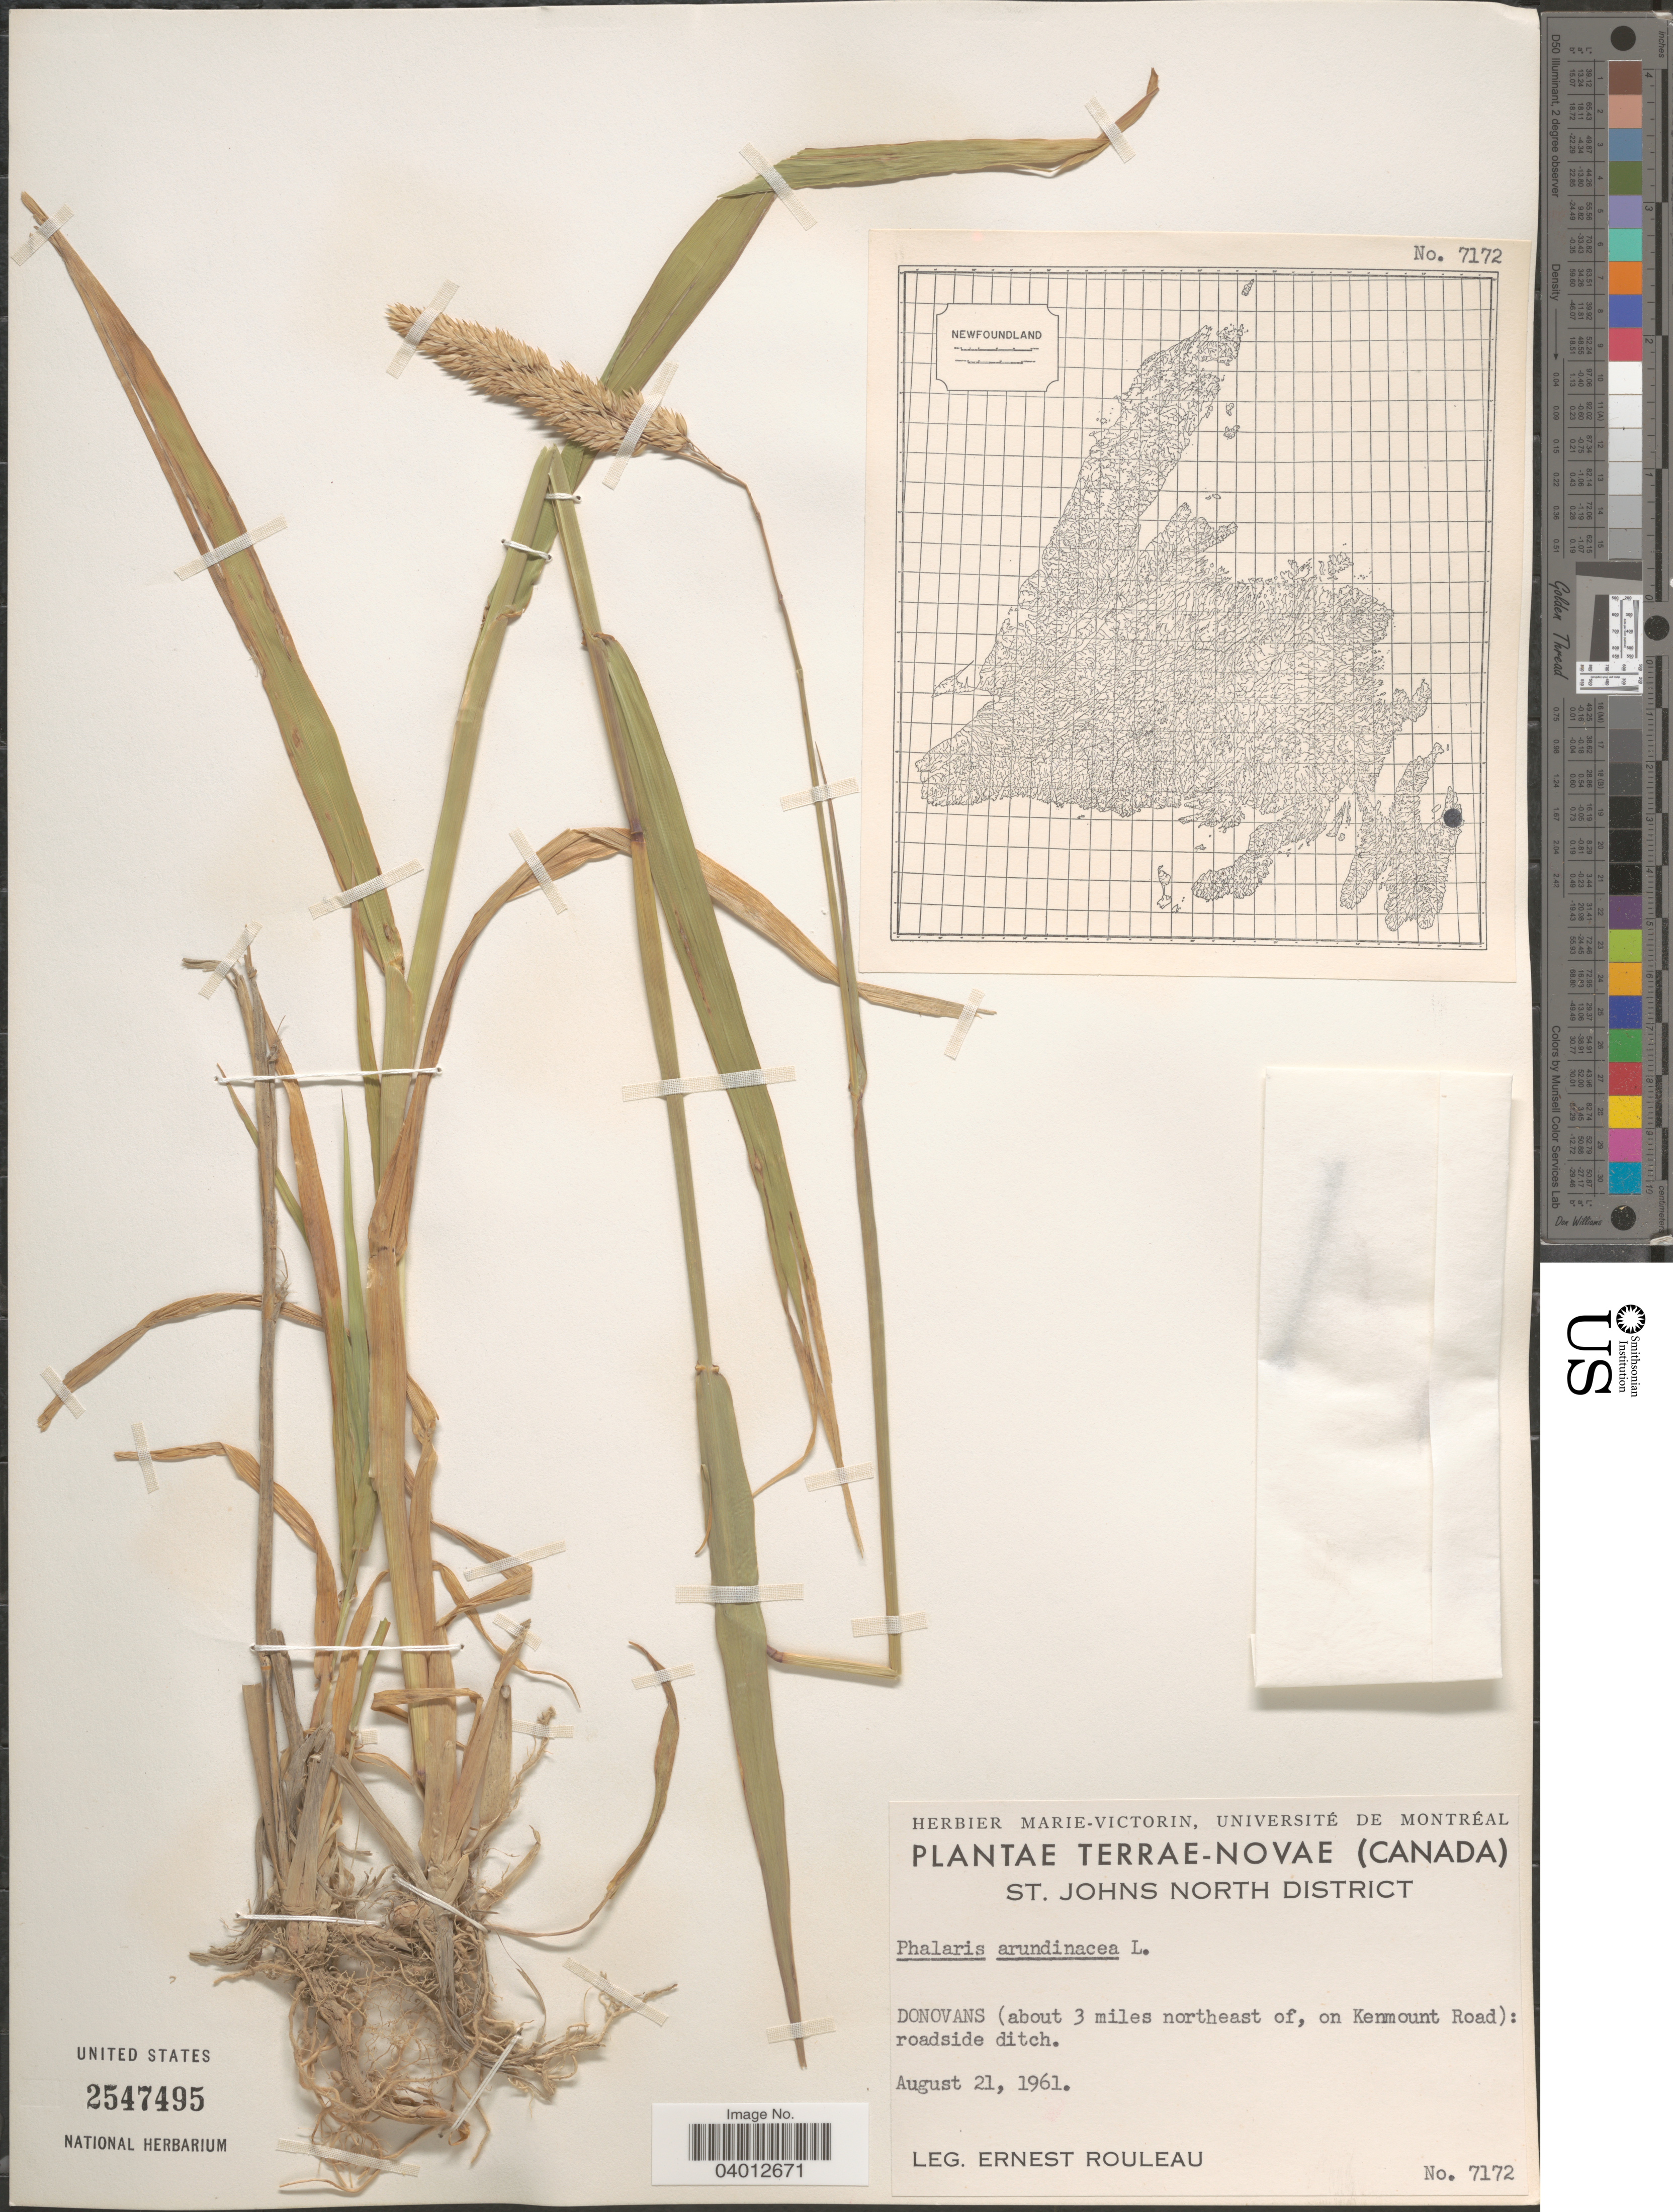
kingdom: Plantae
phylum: Tracheophyta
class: Liliopsida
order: Poales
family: Poaceae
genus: Phalaris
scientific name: Phalaris arundinacea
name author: L.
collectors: J. Rouleau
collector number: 7172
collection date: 1961-08-21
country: Canada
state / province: Newfoundland and Labrador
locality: Terrae-Novae. St. Johns North District. Donovans (about 3 miles northeast of, on Kenmount Road).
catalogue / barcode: US 3547495